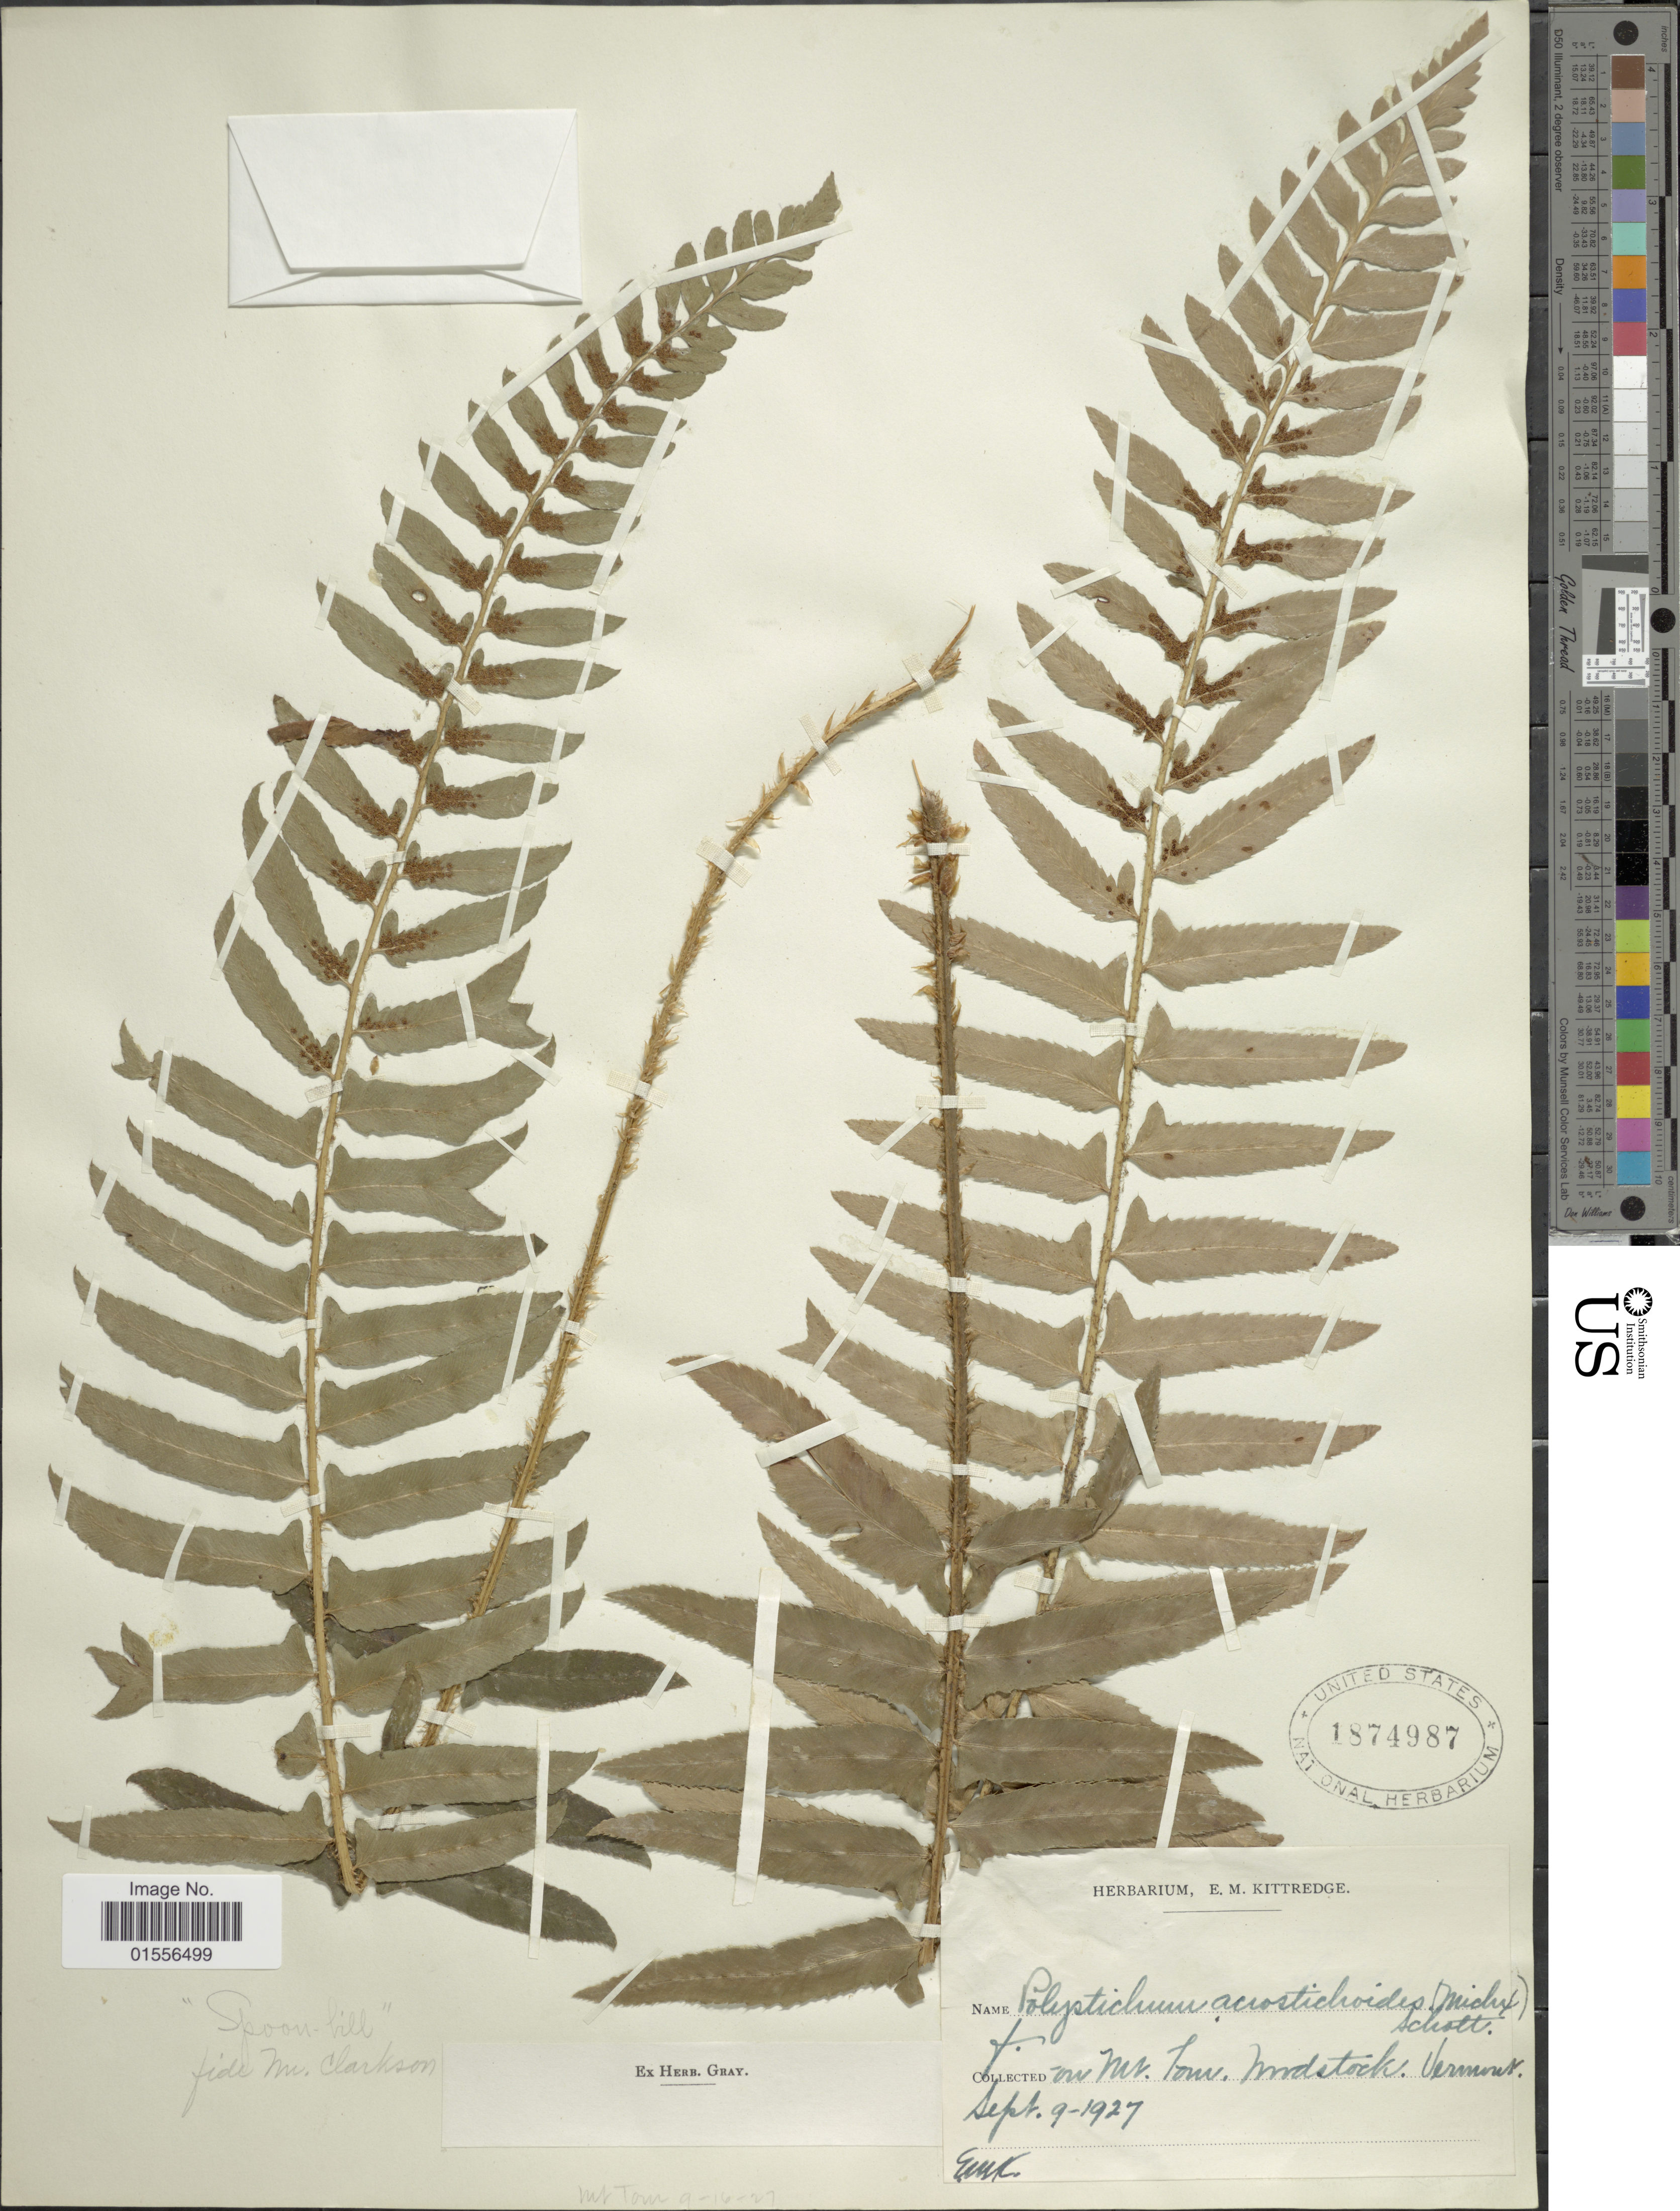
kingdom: Plantae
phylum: Tracheophyta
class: Polypodiopsida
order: Polypodiales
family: Dryopteridaceae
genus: Polystichum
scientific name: Polystichum acrostichoides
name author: (Michx.) Schott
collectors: E. Kittredge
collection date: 1927-09-09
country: United States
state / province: Vermont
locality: M. Mt. Lom. Woodstock.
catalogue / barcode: US 1874987